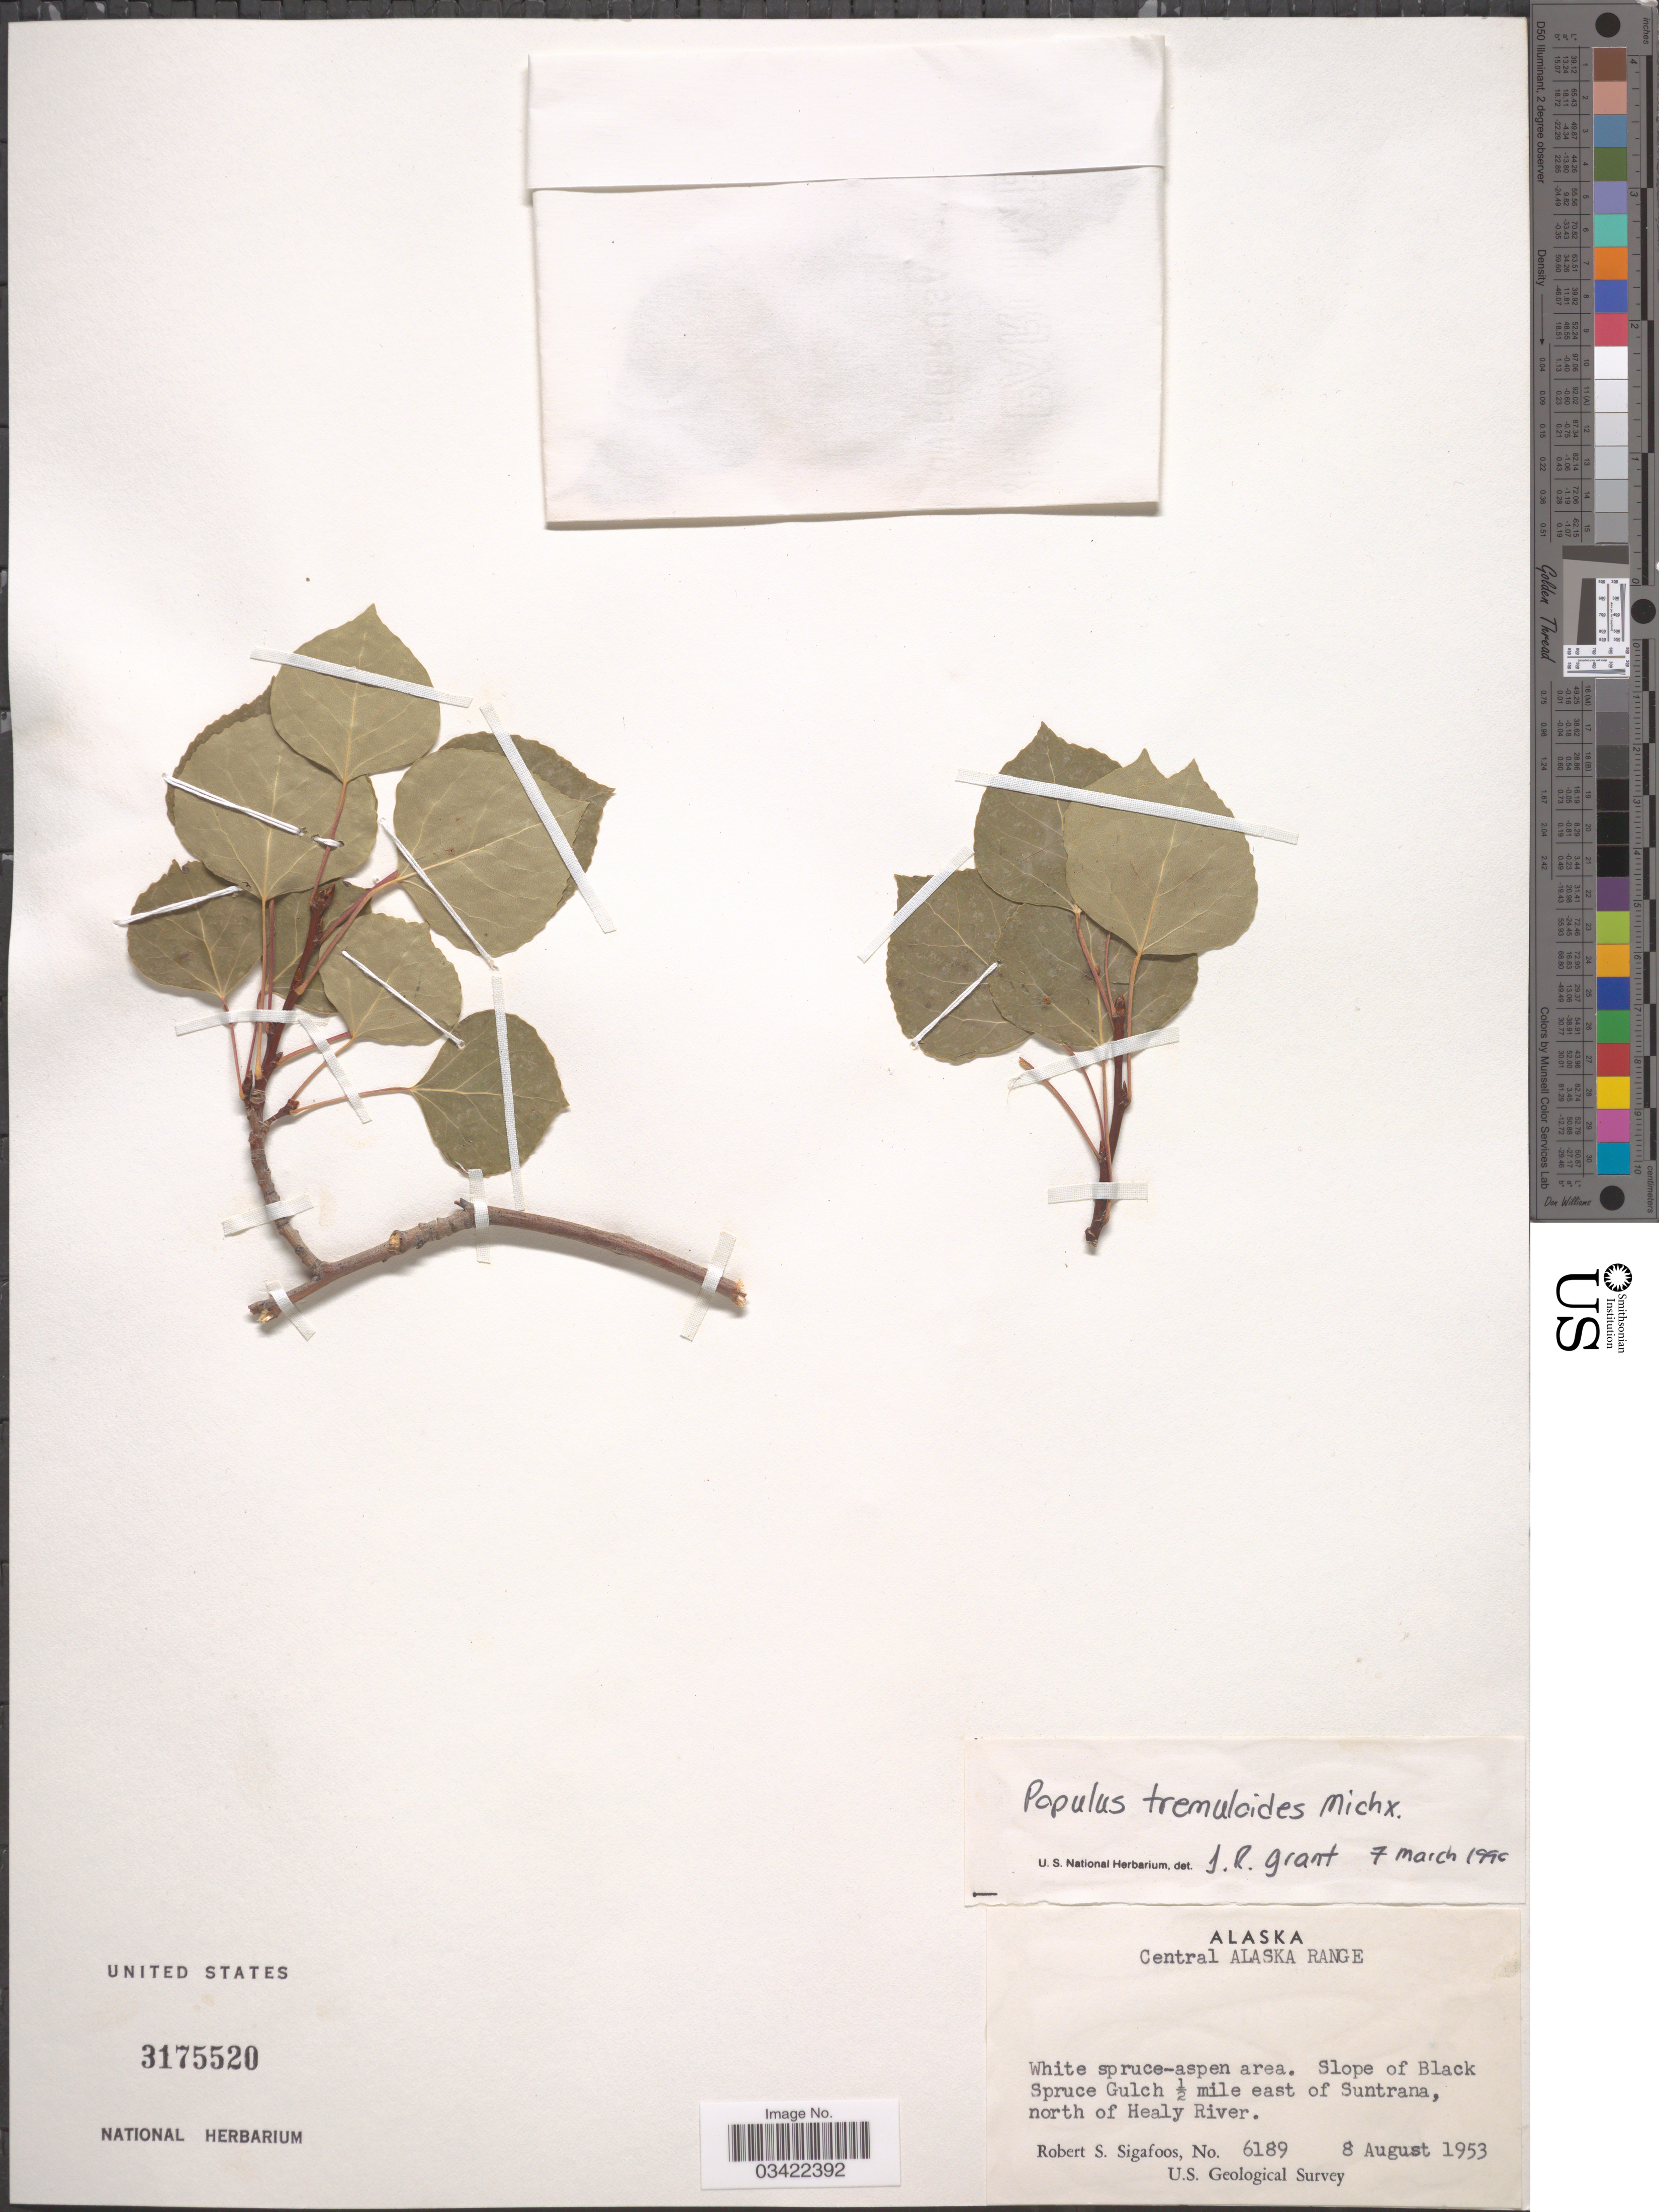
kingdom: Plantae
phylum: Tracheophyta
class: Magnoliopsida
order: Malpighiales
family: Salicaceae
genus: Populus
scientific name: Populus tremuloides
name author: Michx.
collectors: R. Sigafoos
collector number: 6189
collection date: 1953-08-08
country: United States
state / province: Alaska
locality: Central Alaska Range. Slope of Black Spruce Gulch ½ mile east of Suntrana, north of Healy River.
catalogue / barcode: US 3175520